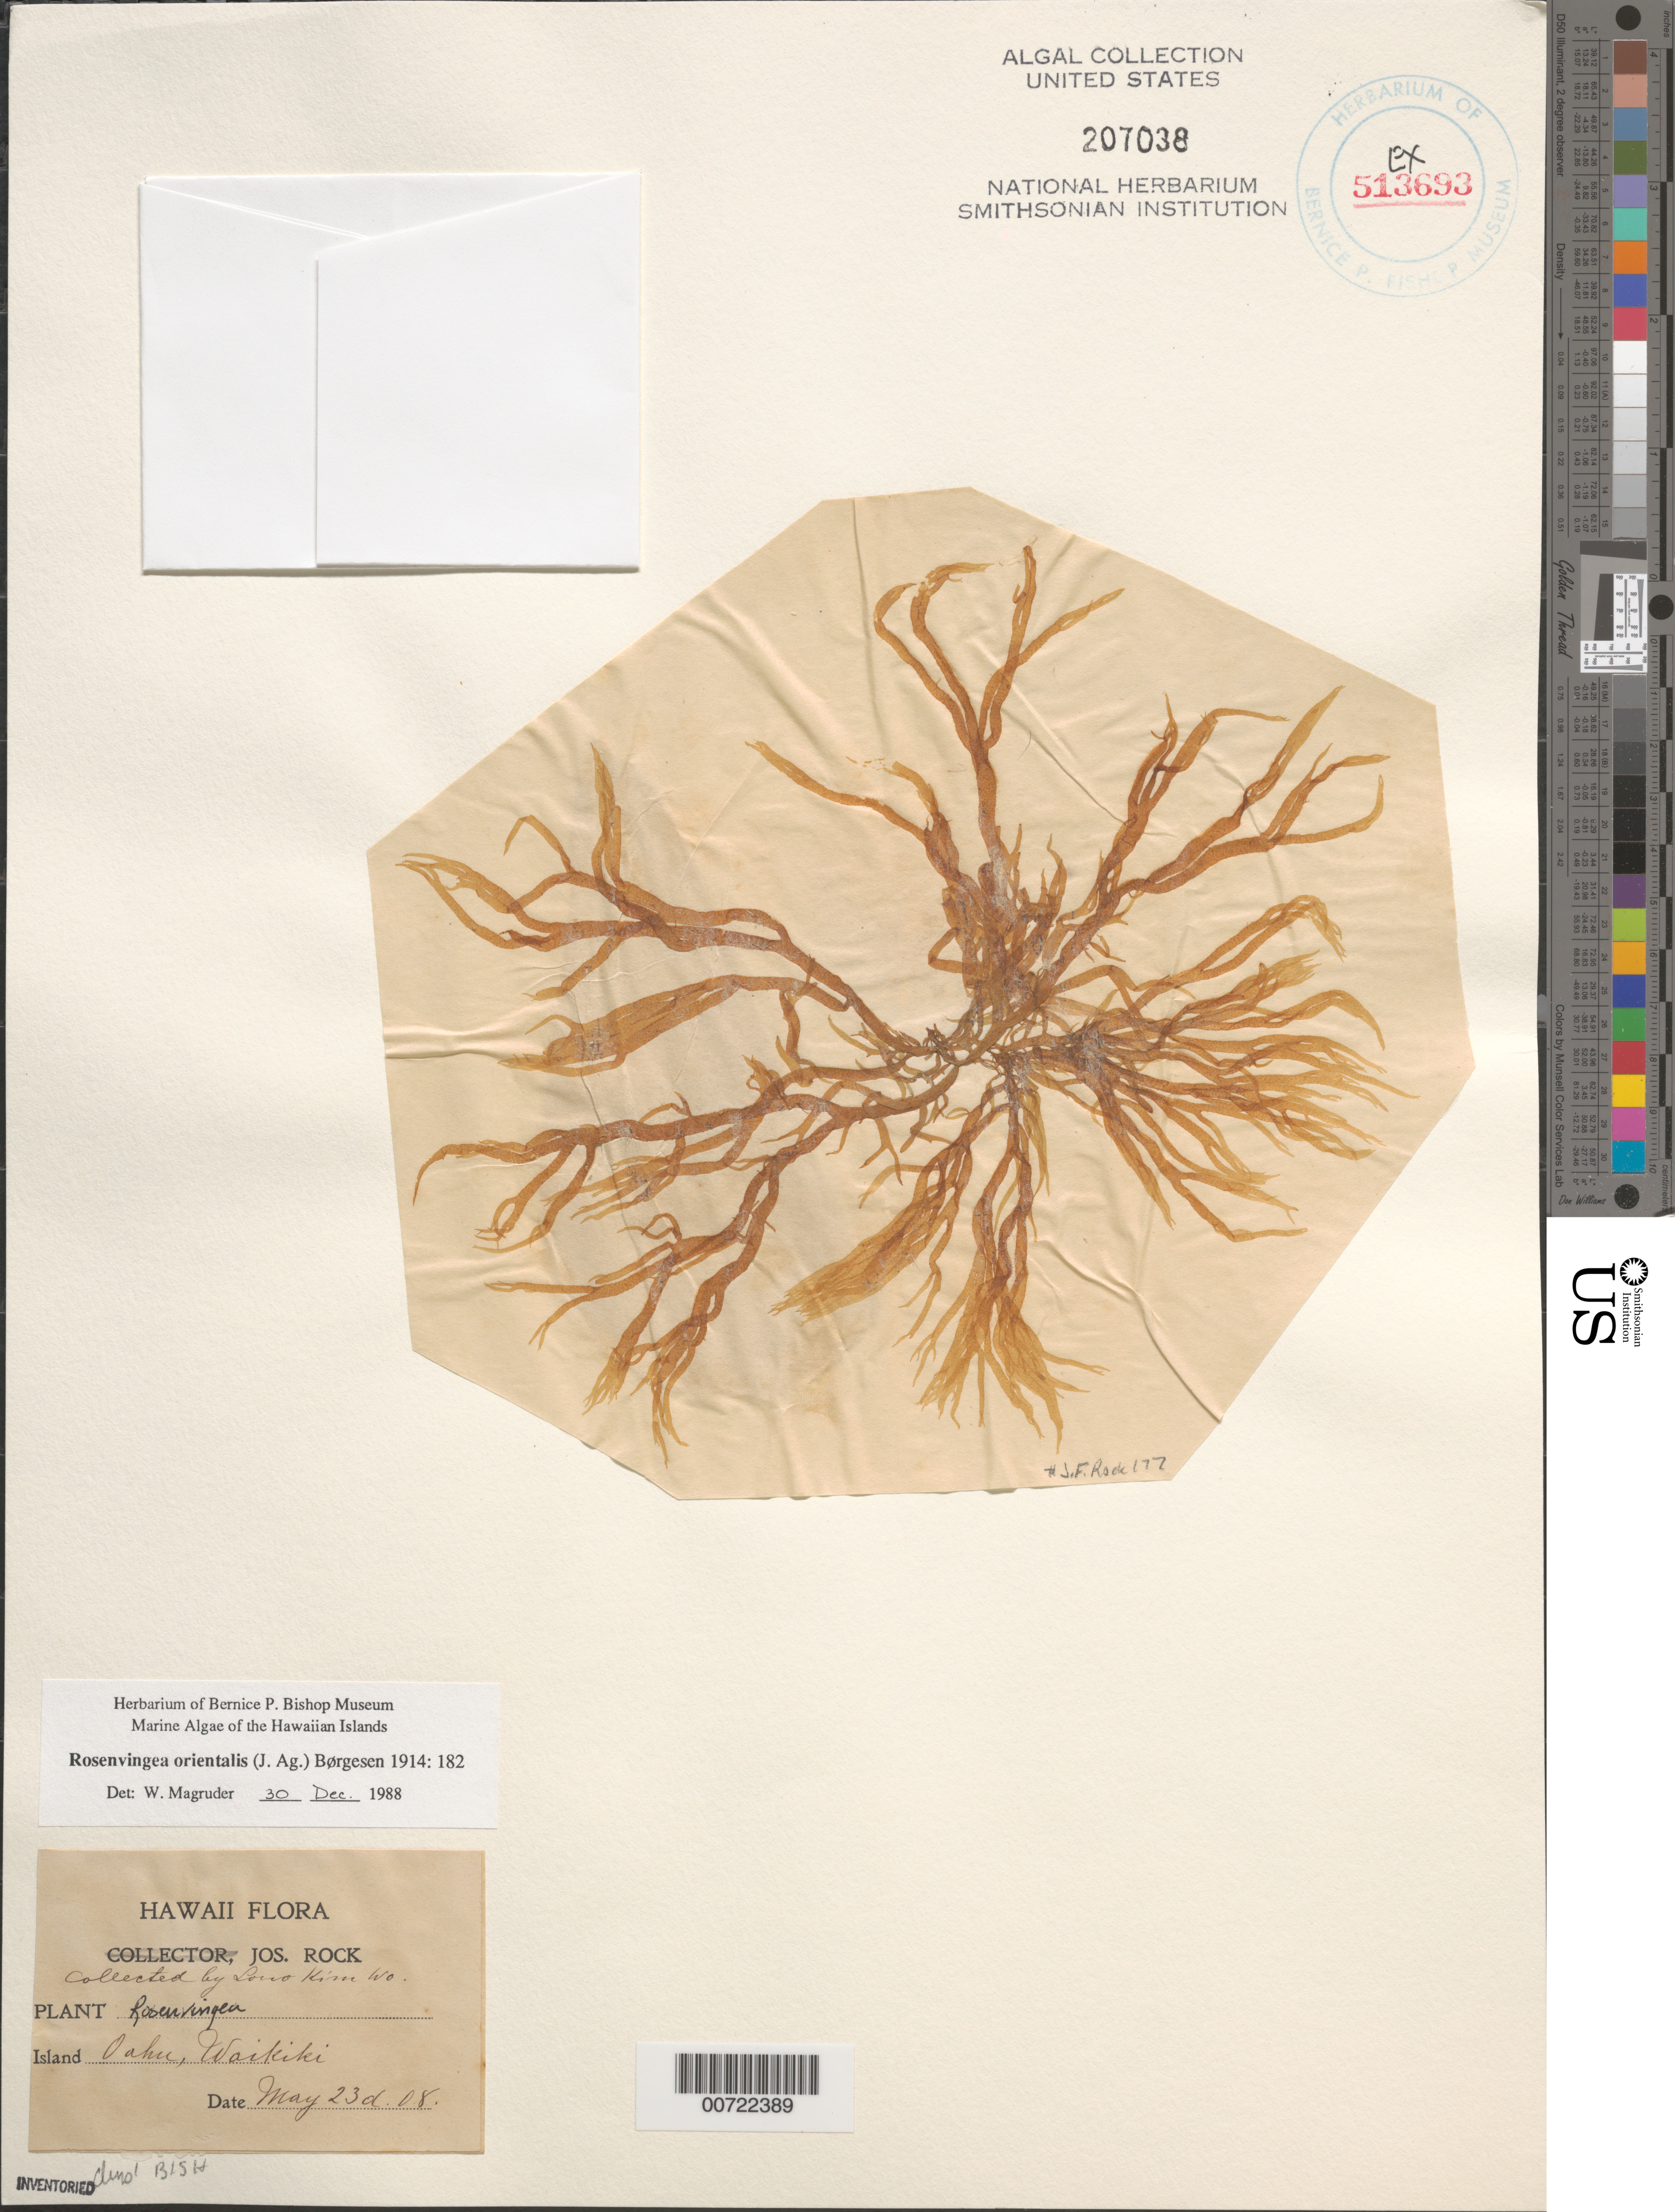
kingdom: Chromista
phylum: Ochrophyta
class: Phaeophyceae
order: Scytosiphonales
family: Scytosiphonaceae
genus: Rosenvingea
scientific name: Rosenvingea orientalis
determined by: Magruder, W. H.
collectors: L. Wo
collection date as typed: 23 May 1908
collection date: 1908-05-23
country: United States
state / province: Hawaii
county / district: Honolulu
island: Oahu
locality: Waikiki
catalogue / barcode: US 207038